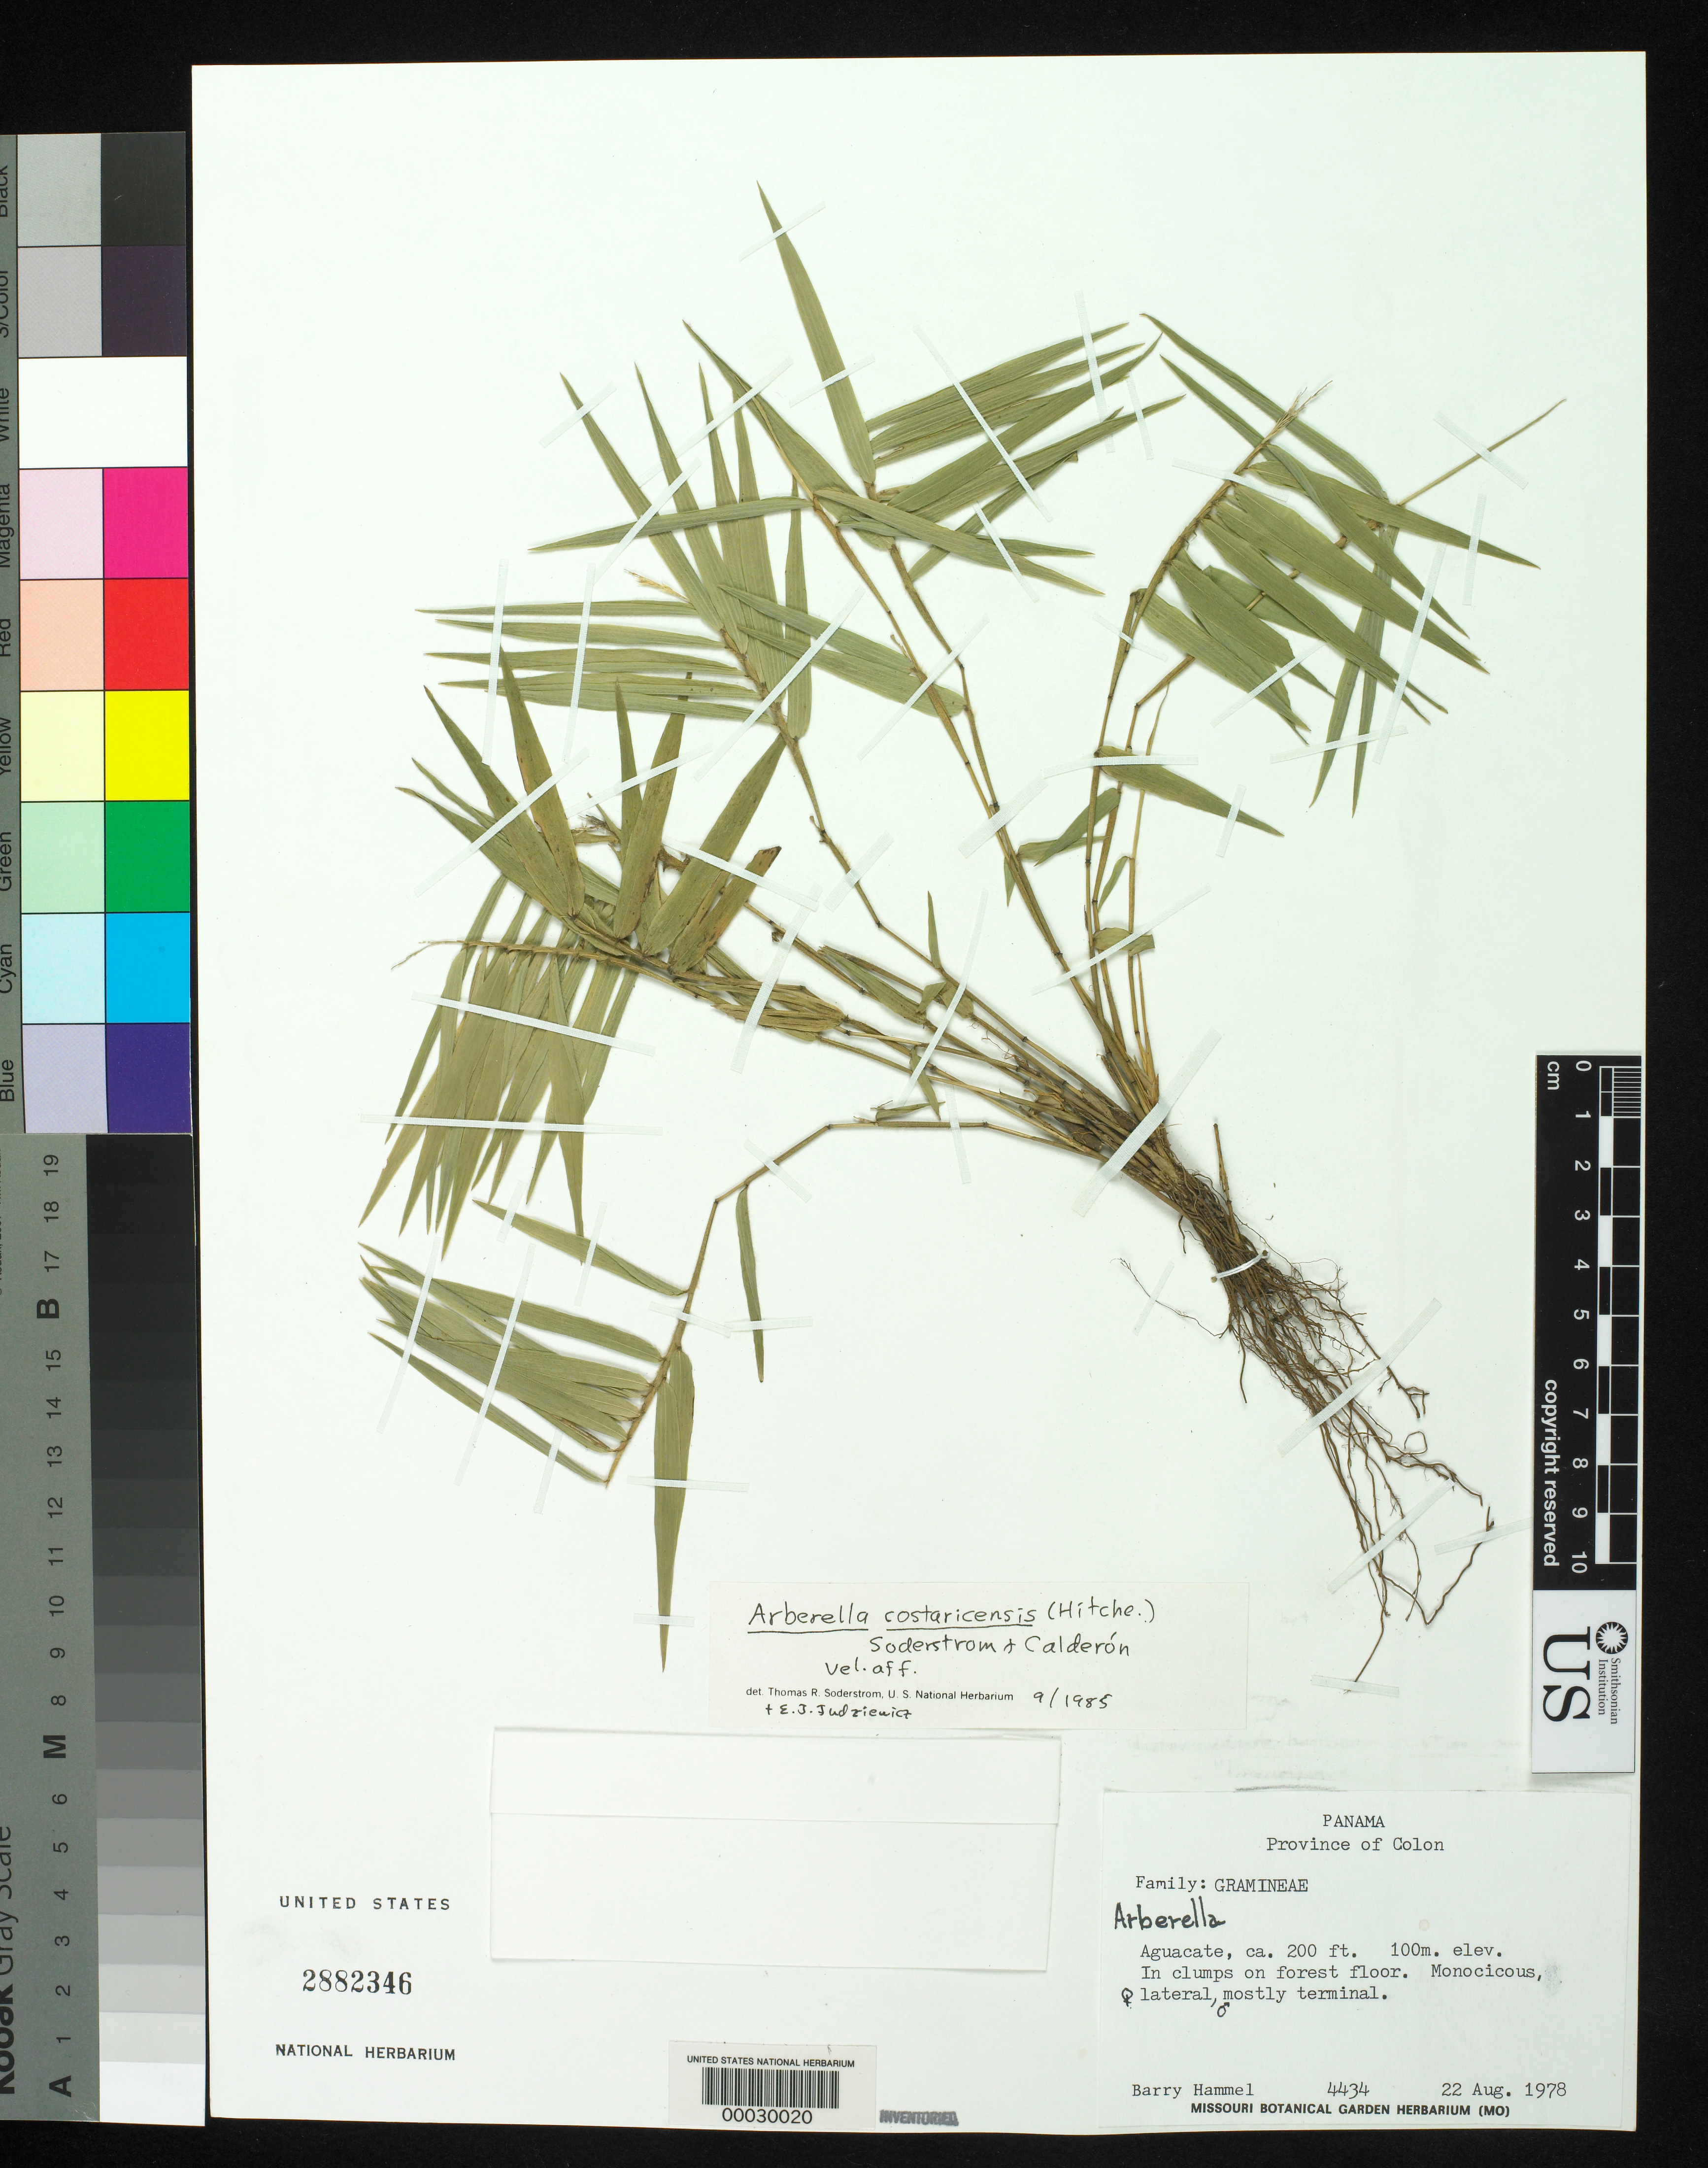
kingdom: Plantae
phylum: Tracheophyta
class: Liliopsida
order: Poales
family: Poaceae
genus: Arberella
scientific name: Arberella costaricensis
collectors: B. Hammel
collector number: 4434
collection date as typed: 22 Aug 1978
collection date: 1978-08-22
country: Panama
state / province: Colón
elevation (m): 100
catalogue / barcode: US 2882346